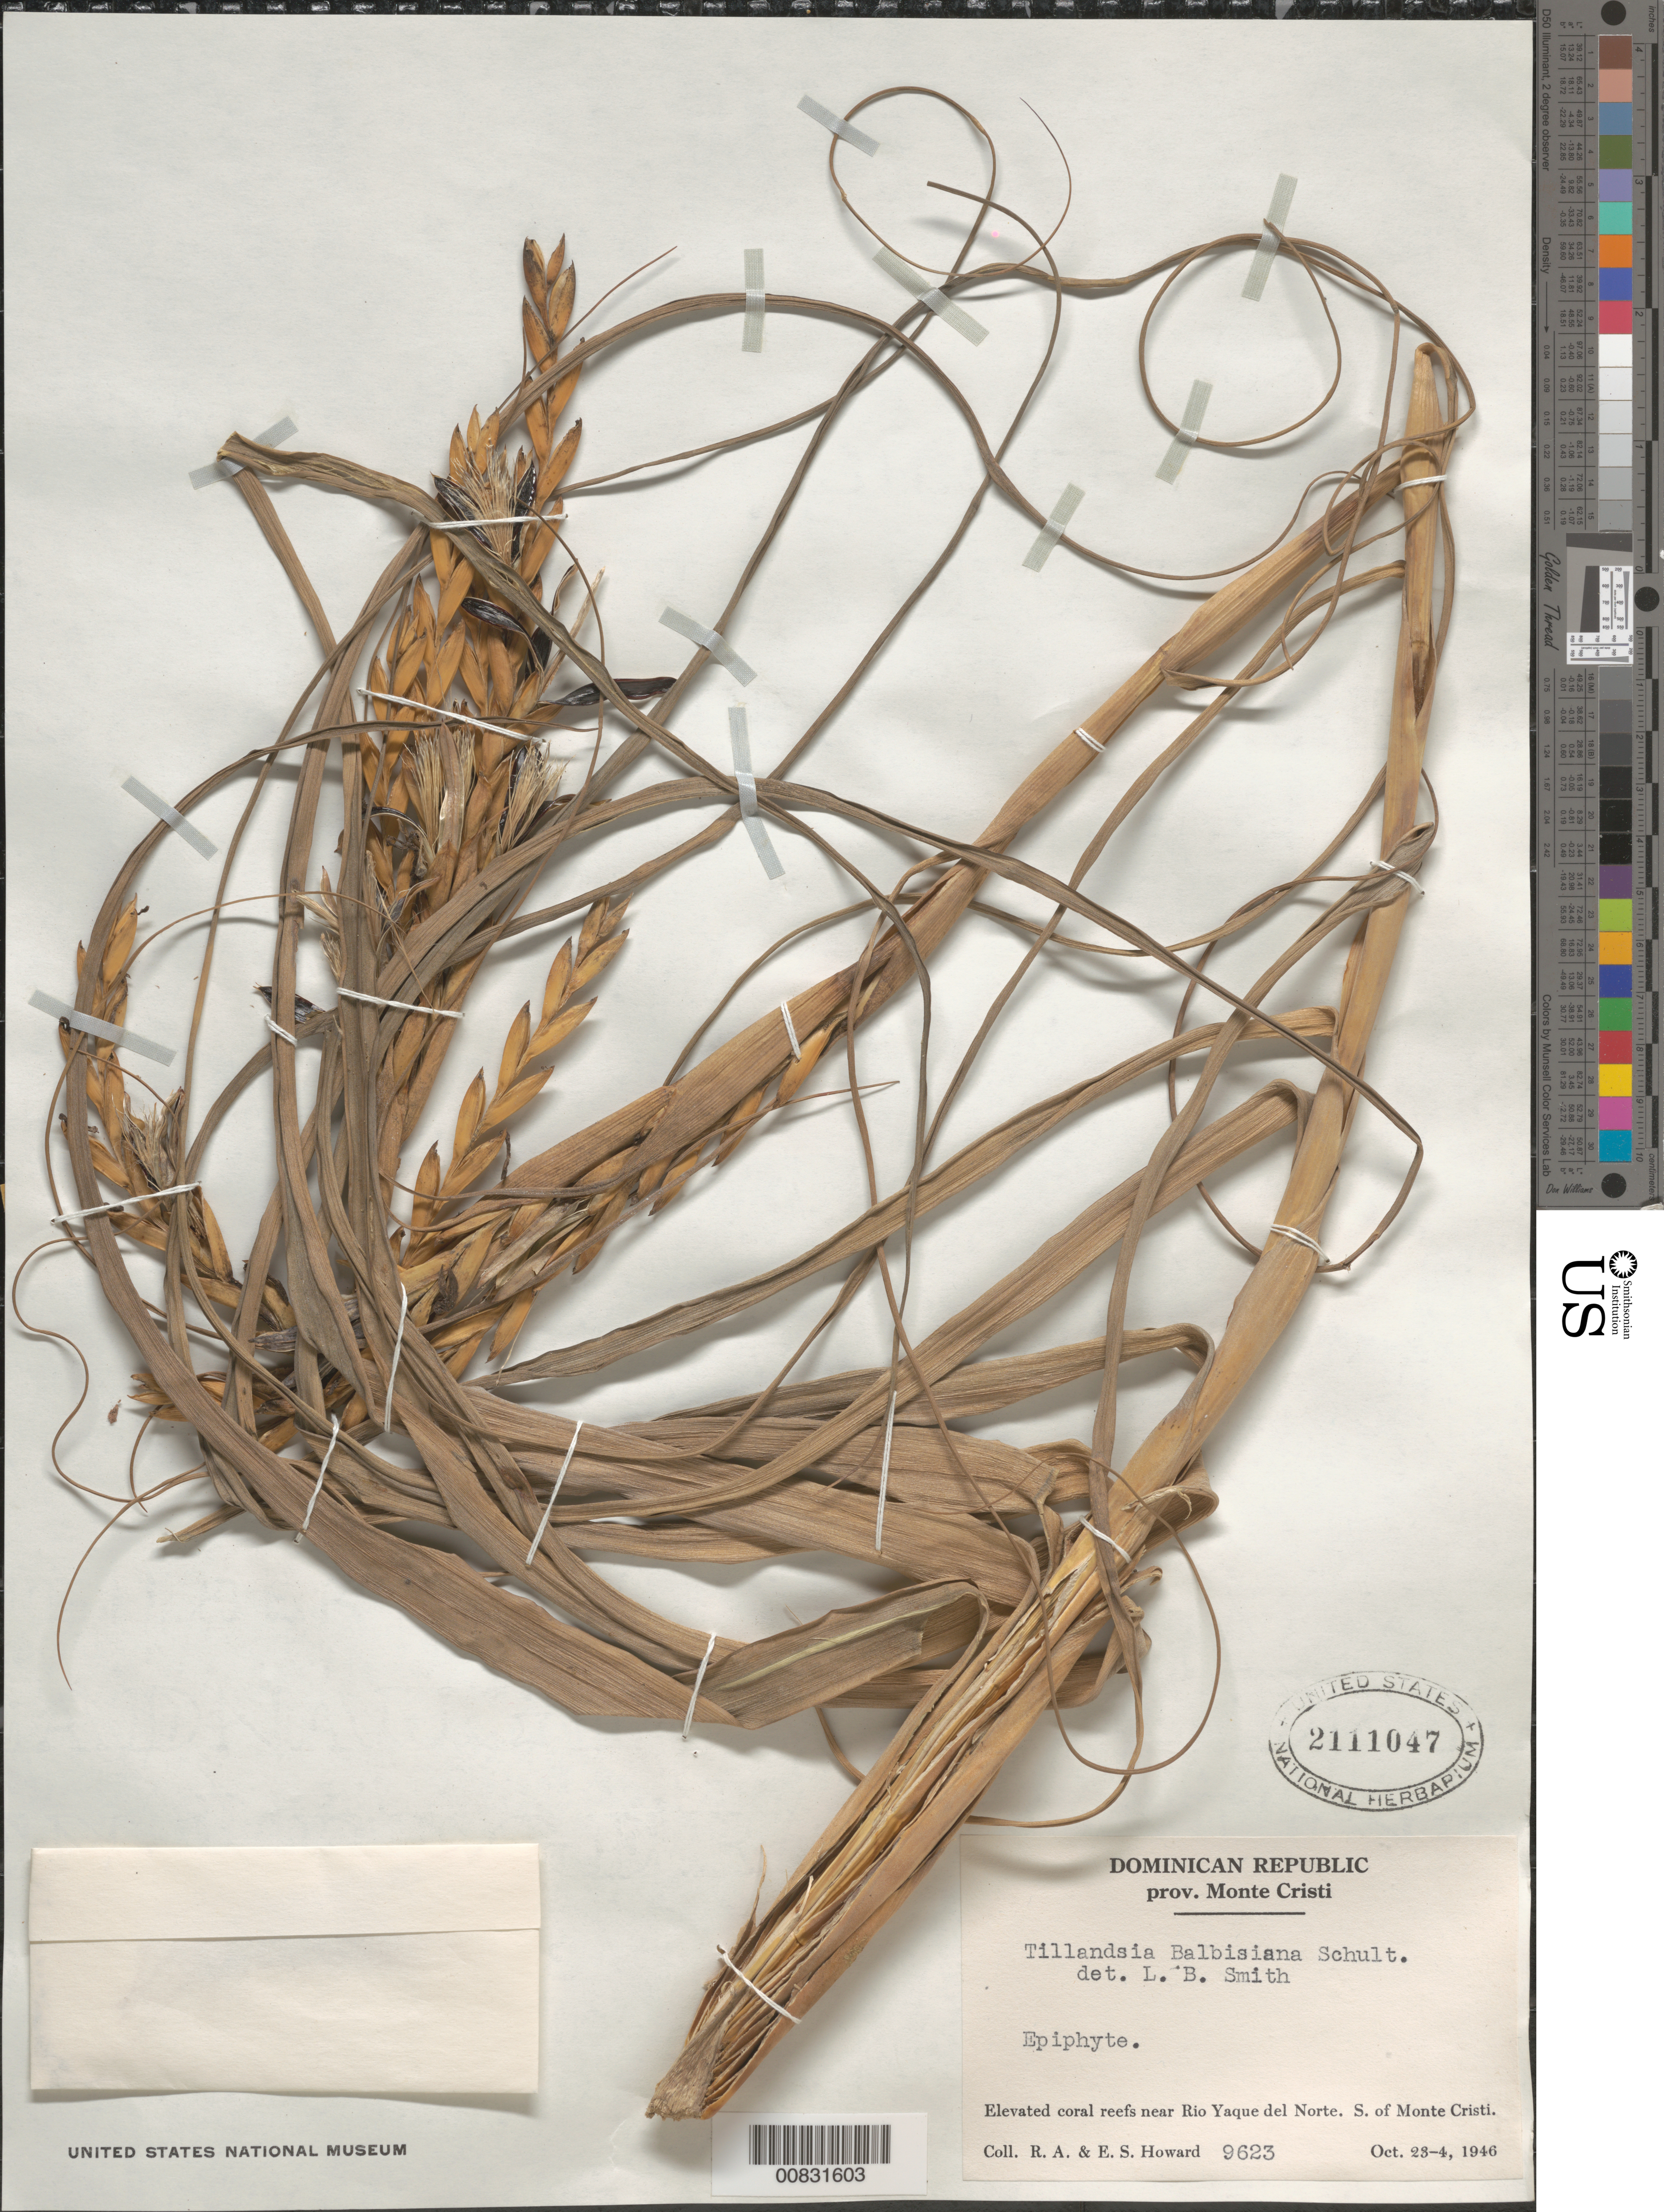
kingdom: Plantae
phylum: Tracheophyta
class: Liliopsida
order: Poales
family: Bromeliaceae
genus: Tillandsia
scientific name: Tillandsia balbisiana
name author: Schult. f.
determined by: Smith, Lyman B., (US), NMNH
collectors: R. A. Howard & E. S. Howard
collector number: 9623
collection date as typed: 23 Oct 1946 to 24 Oct 1946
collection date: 1946-10-23/1946-10-24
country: Dominican Republic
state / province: Monte Cristi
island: Hispaniola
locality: Elevated coral reefs near Río Yaque del Norte. S. of Montecristi.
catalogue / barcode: US 2111047